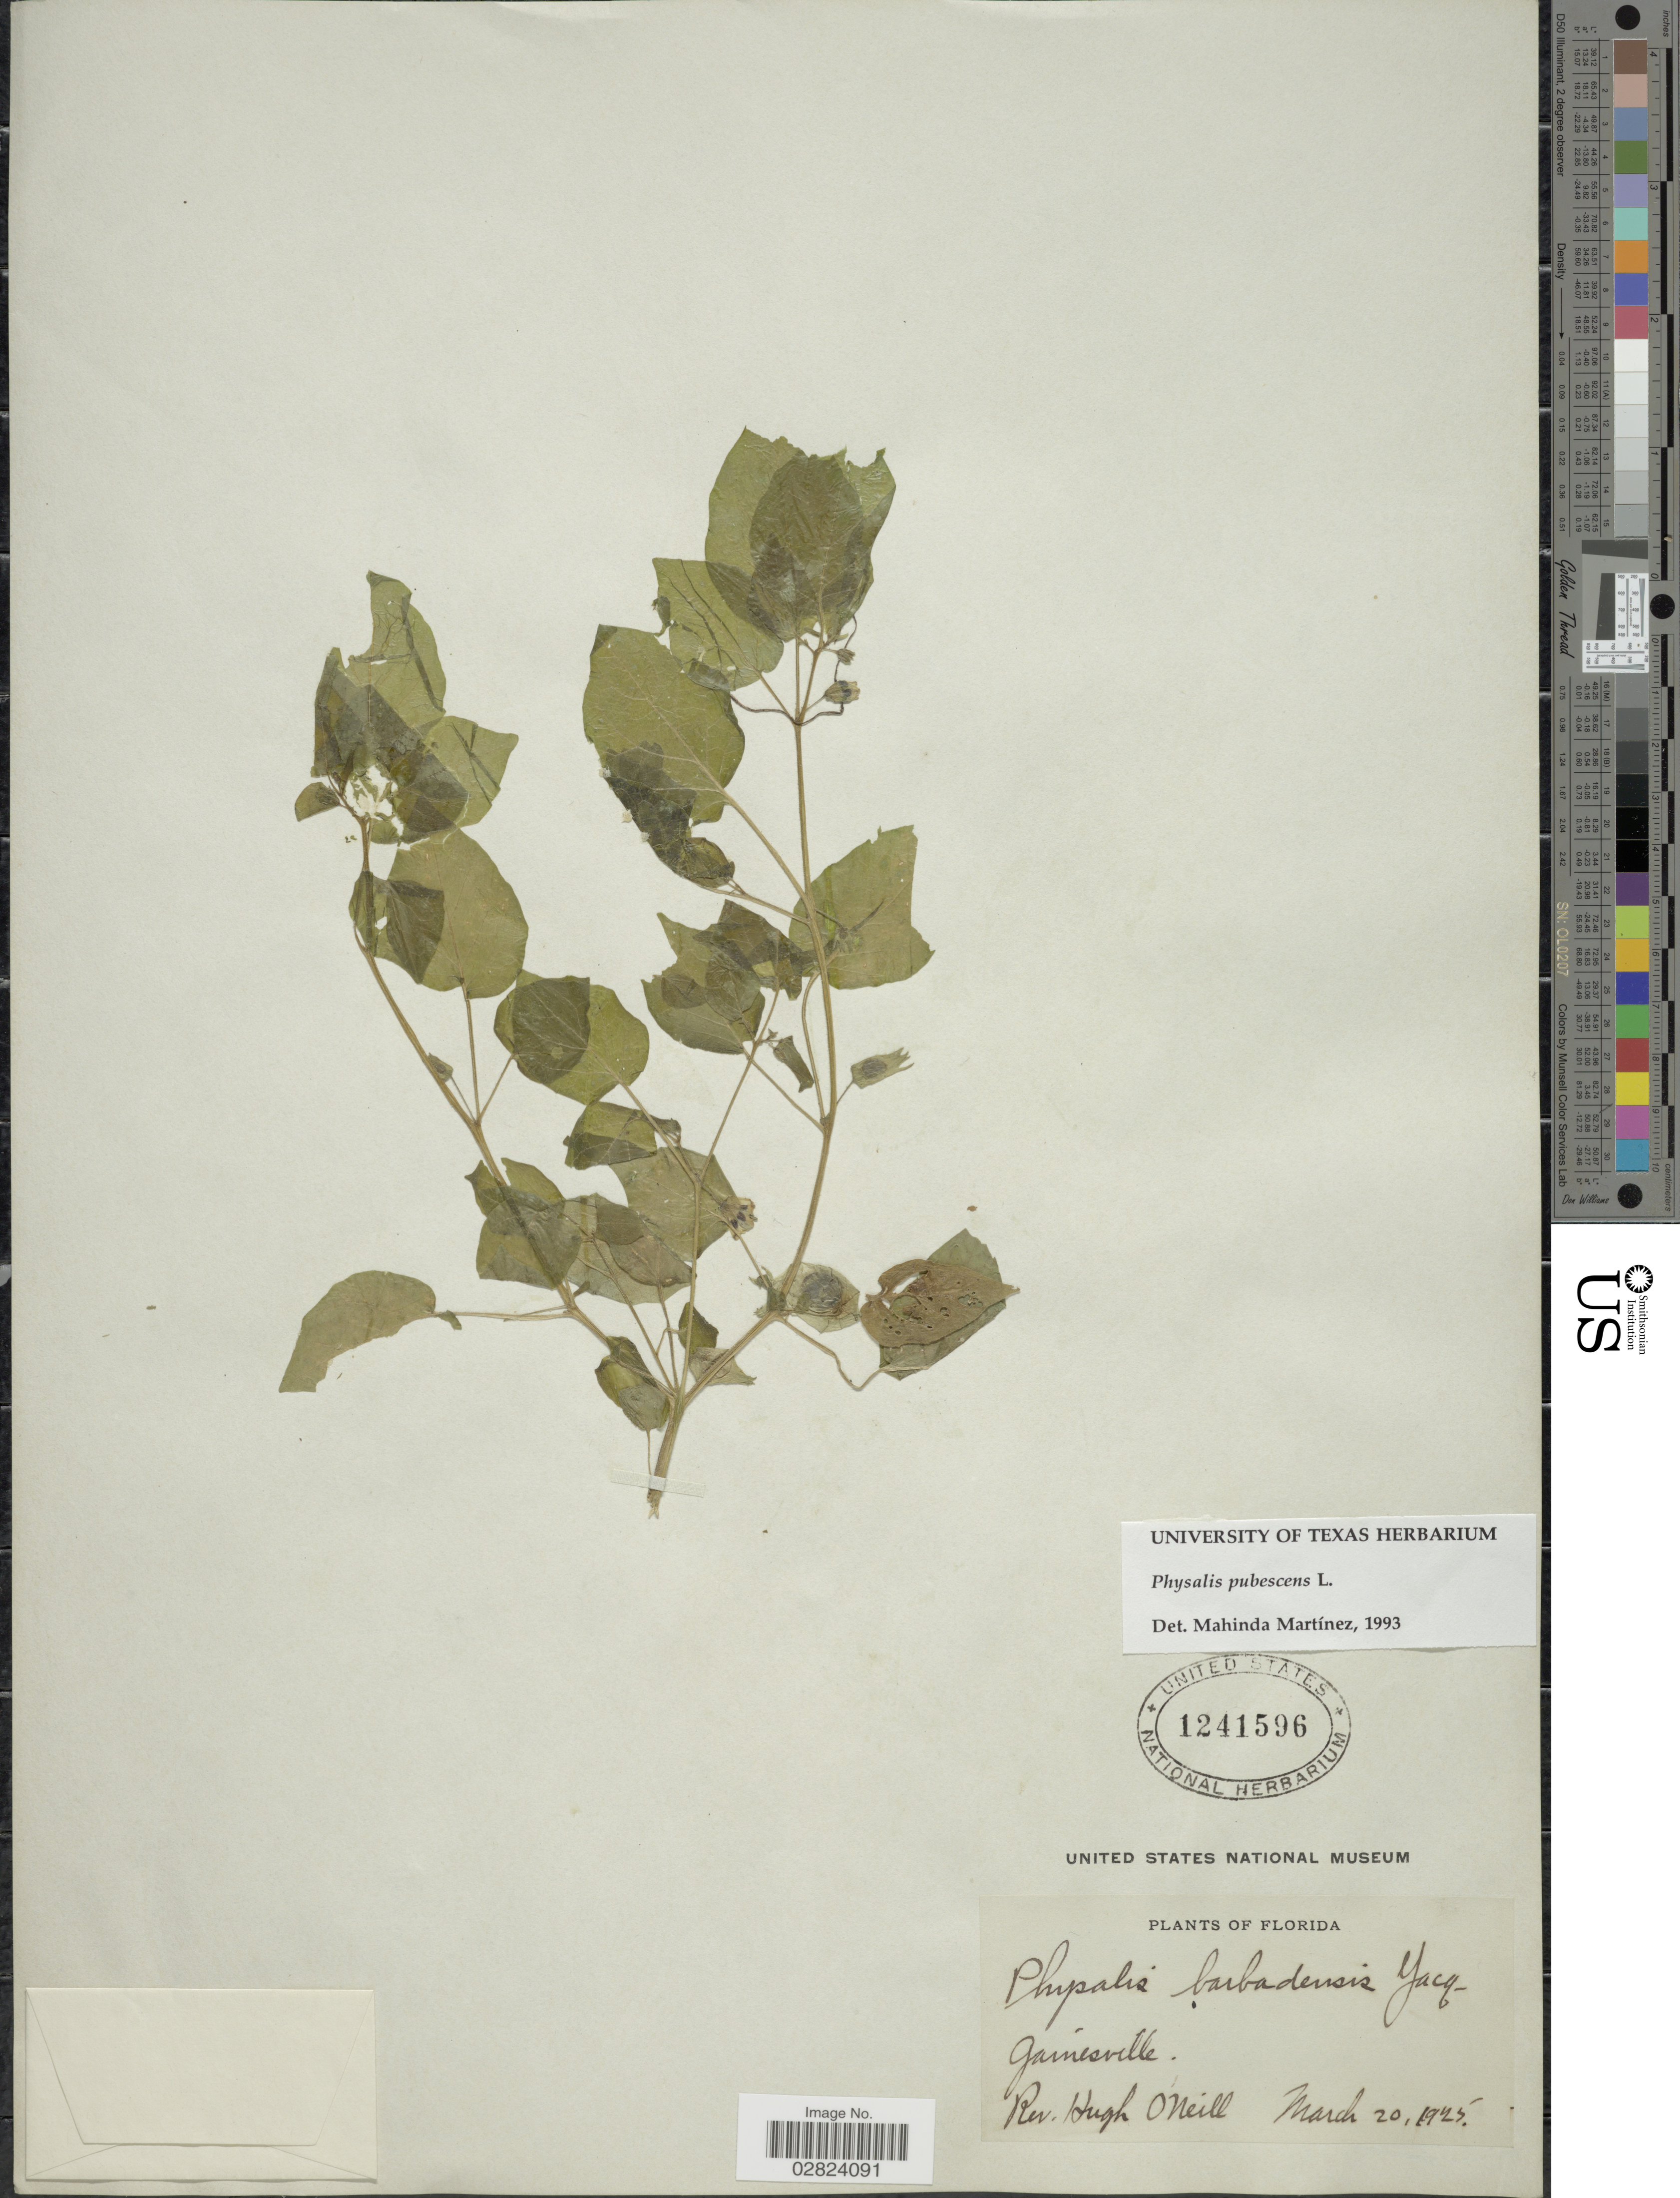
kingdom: Plantae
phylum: Tracheophyta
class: Magnoliopsida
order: Solanales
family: Solanaceae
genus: Physalis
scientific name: Physalis pubescens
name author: L.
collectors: H. O'Neill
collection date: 1925-03-20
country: United States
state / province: Florida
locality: Gainesville.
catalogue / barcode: US 1241596